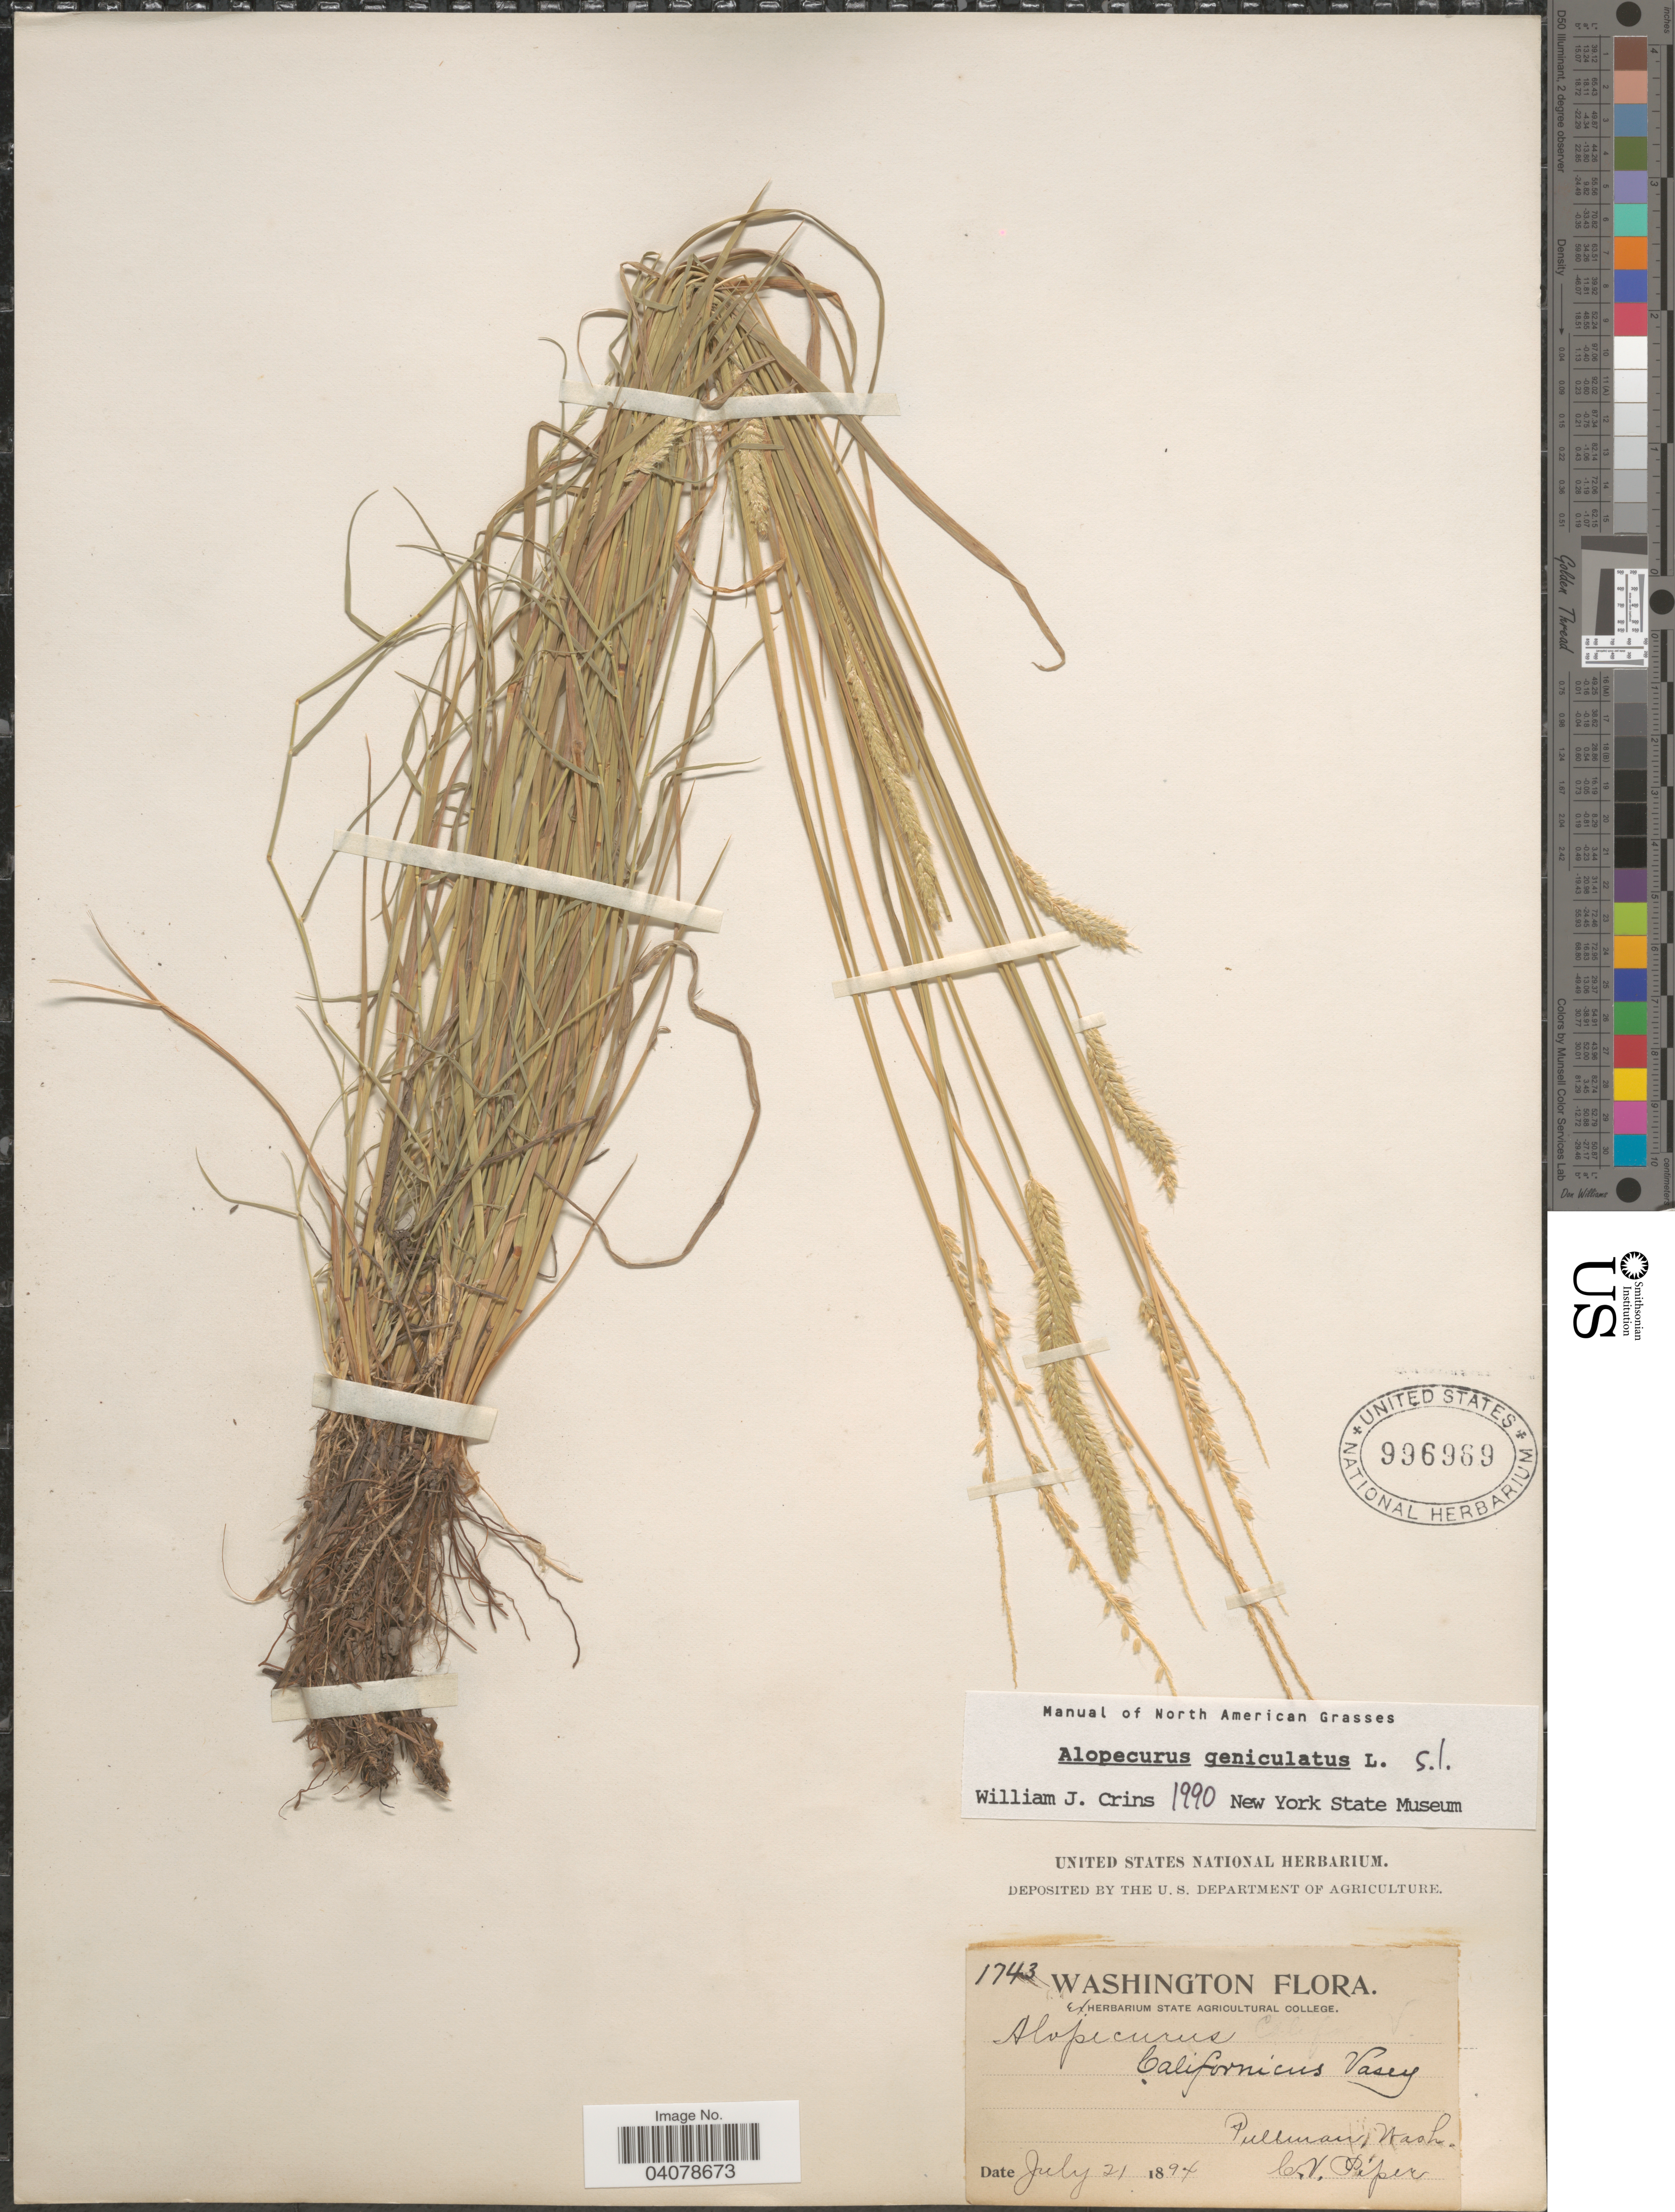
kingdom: Plantae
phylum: Tracheophyta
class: Liliopsida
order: Poales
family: Poaceae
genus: Alopecurus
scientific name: Alopecurus geniculatus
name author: L.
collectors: C. V. Piper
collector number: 1743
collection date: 1894-07-21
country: United States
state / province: Washington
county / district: Whitman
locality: Pullman.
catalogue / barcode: US 996969